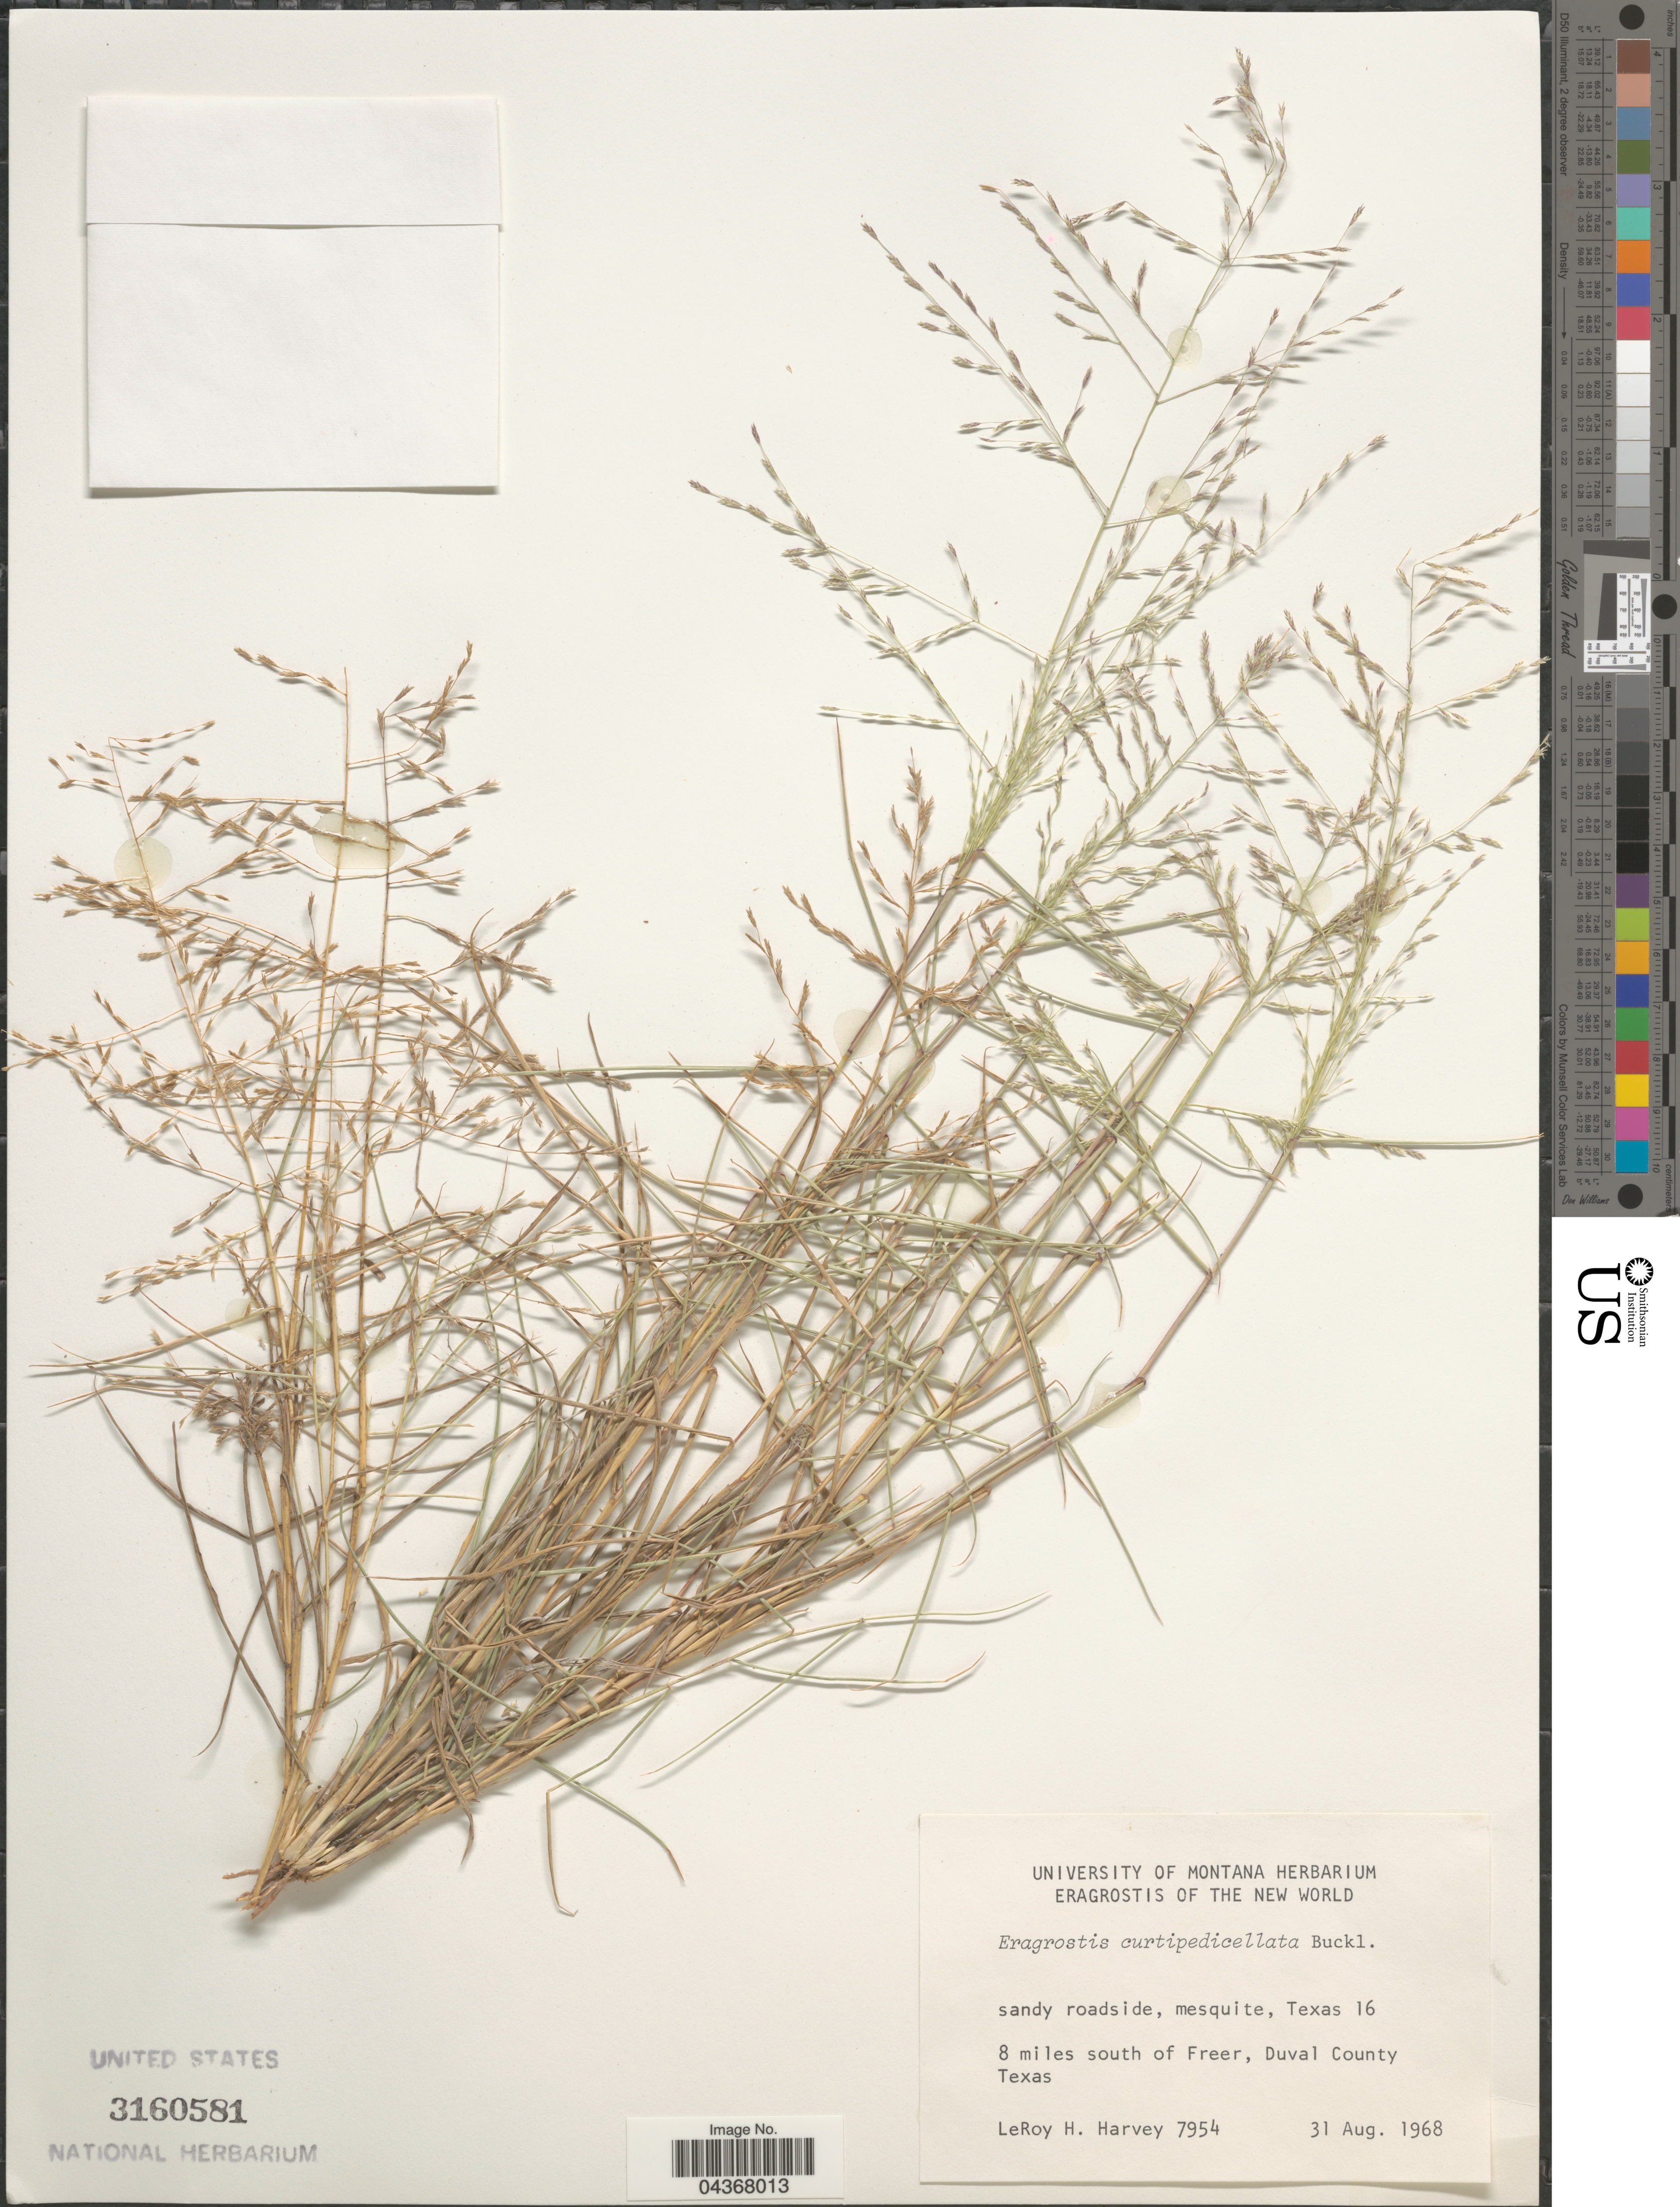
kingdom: Plantae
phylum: Tracheophyta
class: Liliopsida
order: Poales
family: Poaceae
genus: Eragrostis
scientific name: Eragrostis curtipedicellata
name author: Buckley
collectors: L. H. Harvey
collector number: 7954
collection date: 1968-08-31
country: United States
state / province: Texas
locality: Sandy roadside, mesquite, Texas 16. 8 miles south of Freer, Duval County.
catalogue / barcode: US 3160581